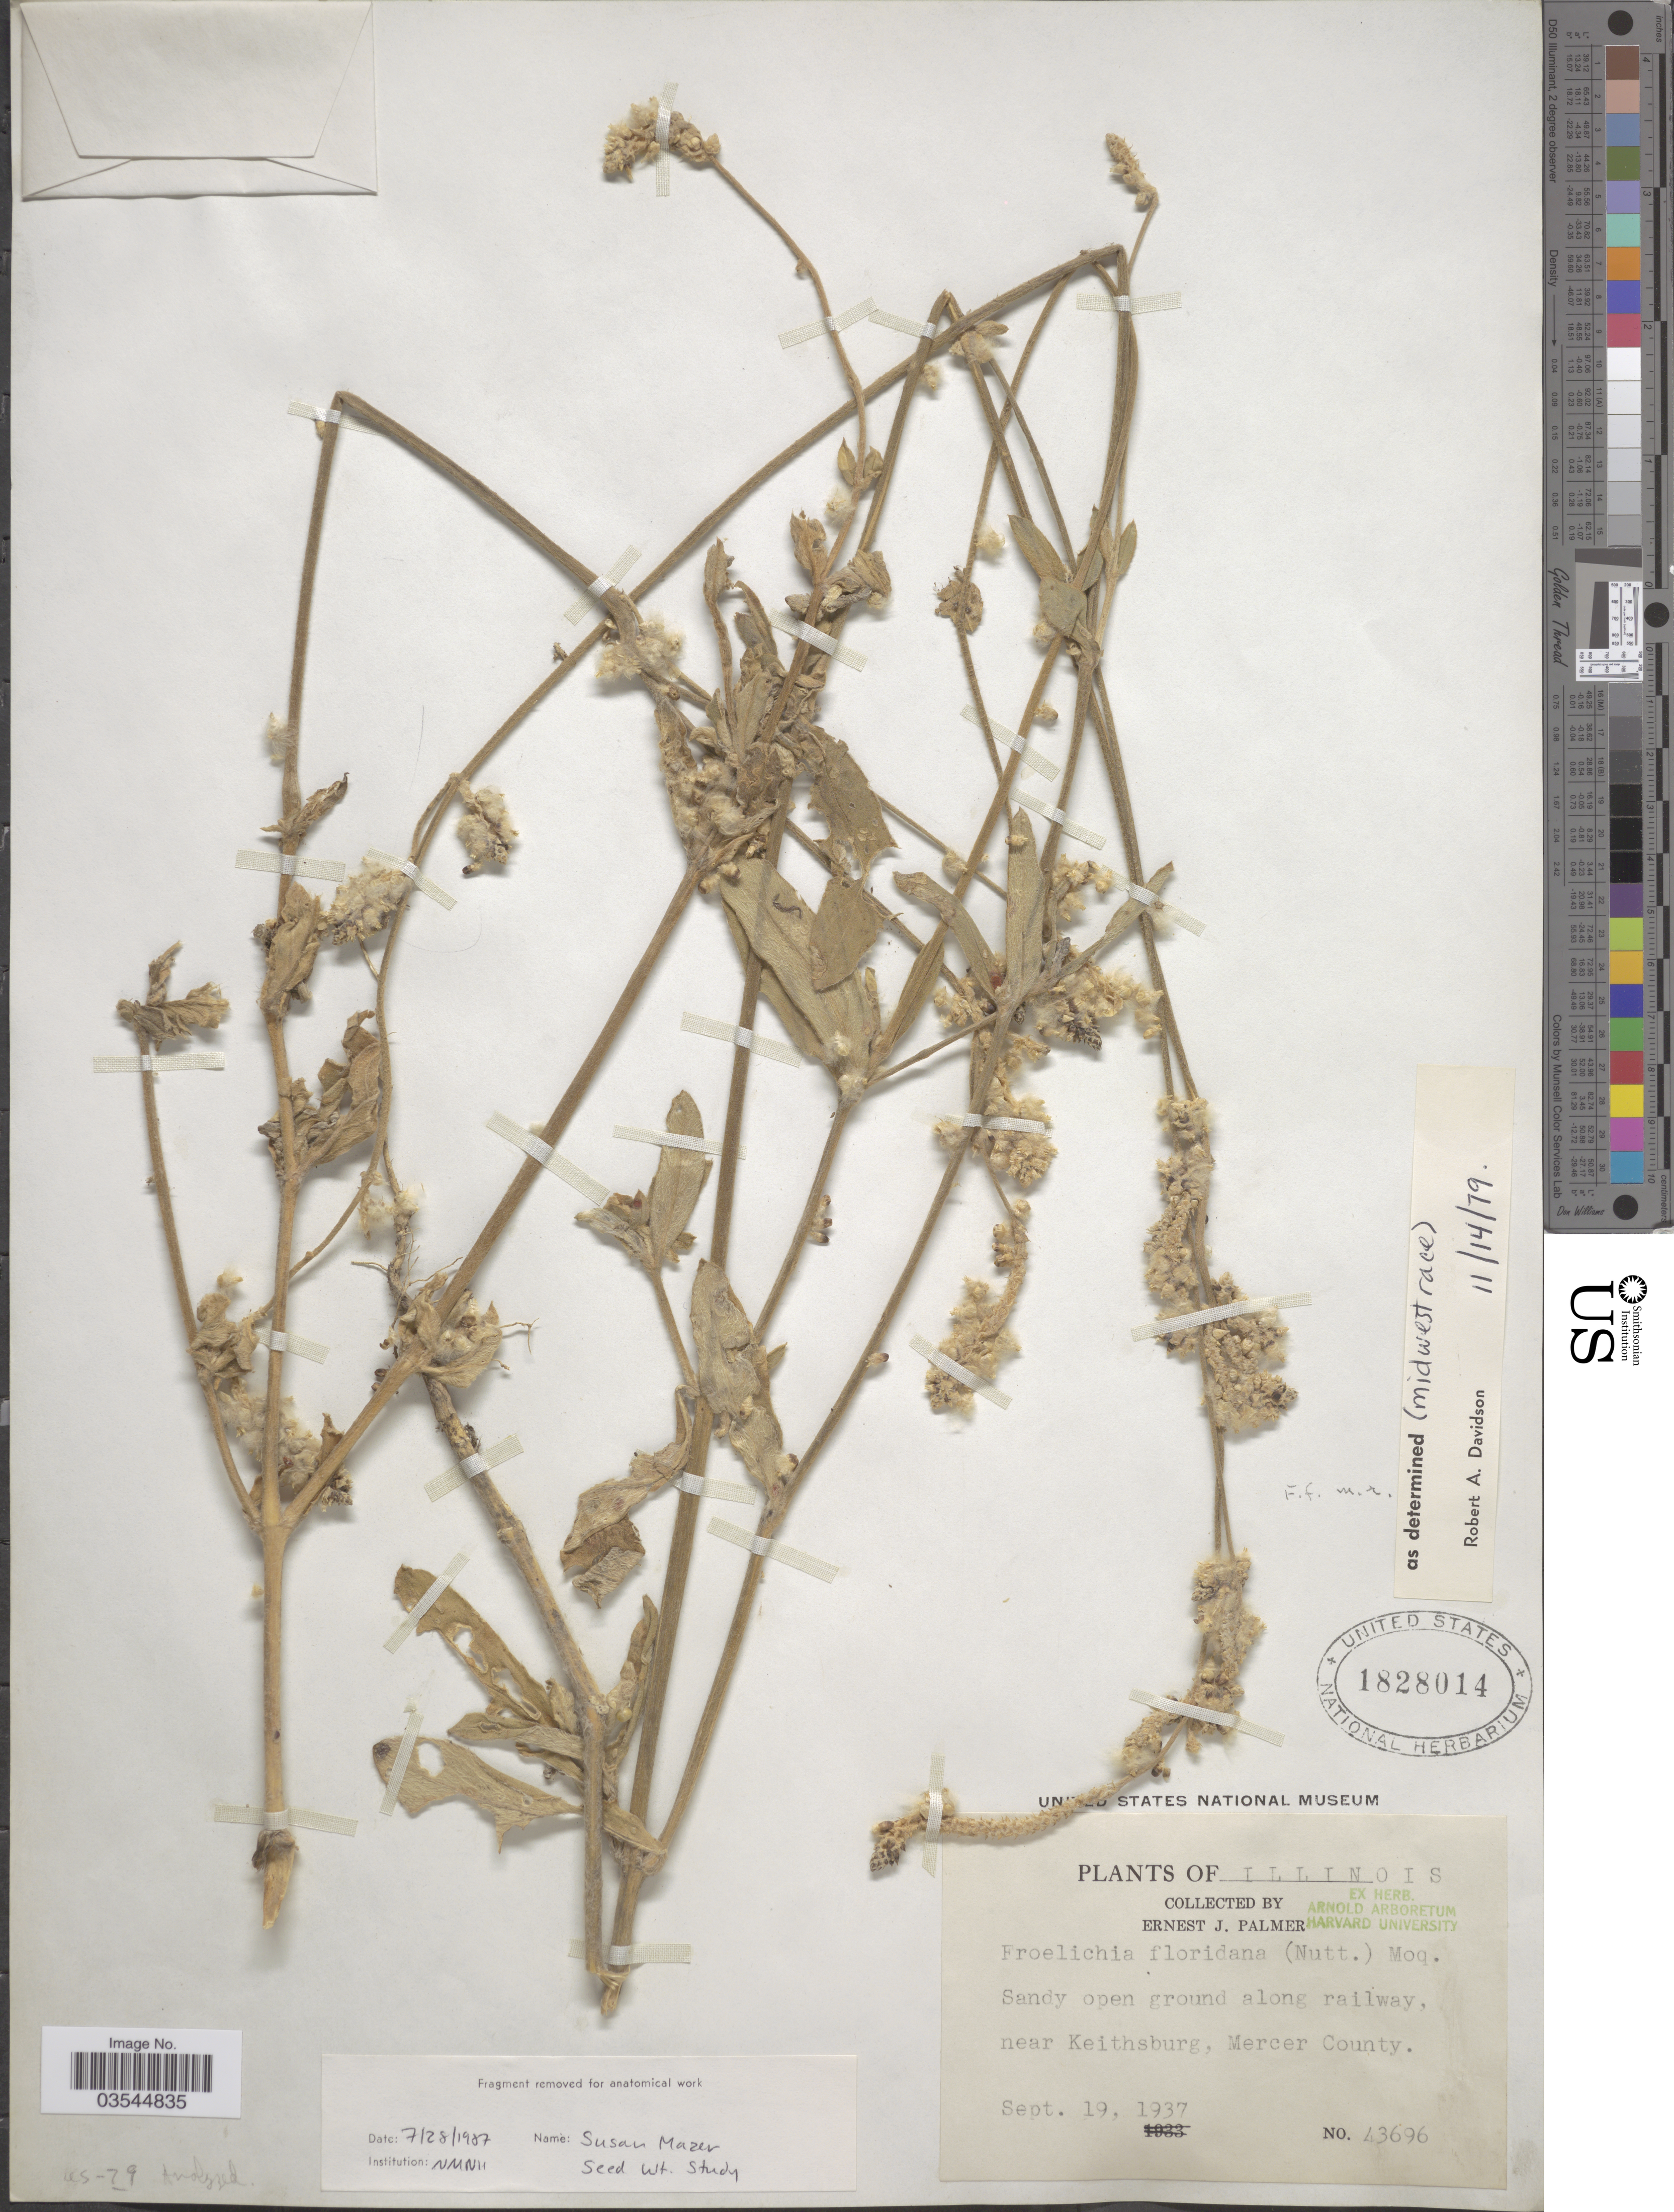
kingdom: Plantae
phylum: Tracheophyta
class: Magnoliopsida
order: Caryophyllales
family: Amaranthaceae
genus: Froelichia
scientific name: Froelichia floridana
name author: (Nutt.) Moq.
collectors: E. J. Palmer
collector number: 43696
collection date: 1937-09-19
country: United States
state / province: Illinois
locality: Along railway, near Keithsburg, Mercer County.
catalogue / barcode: US 1828014